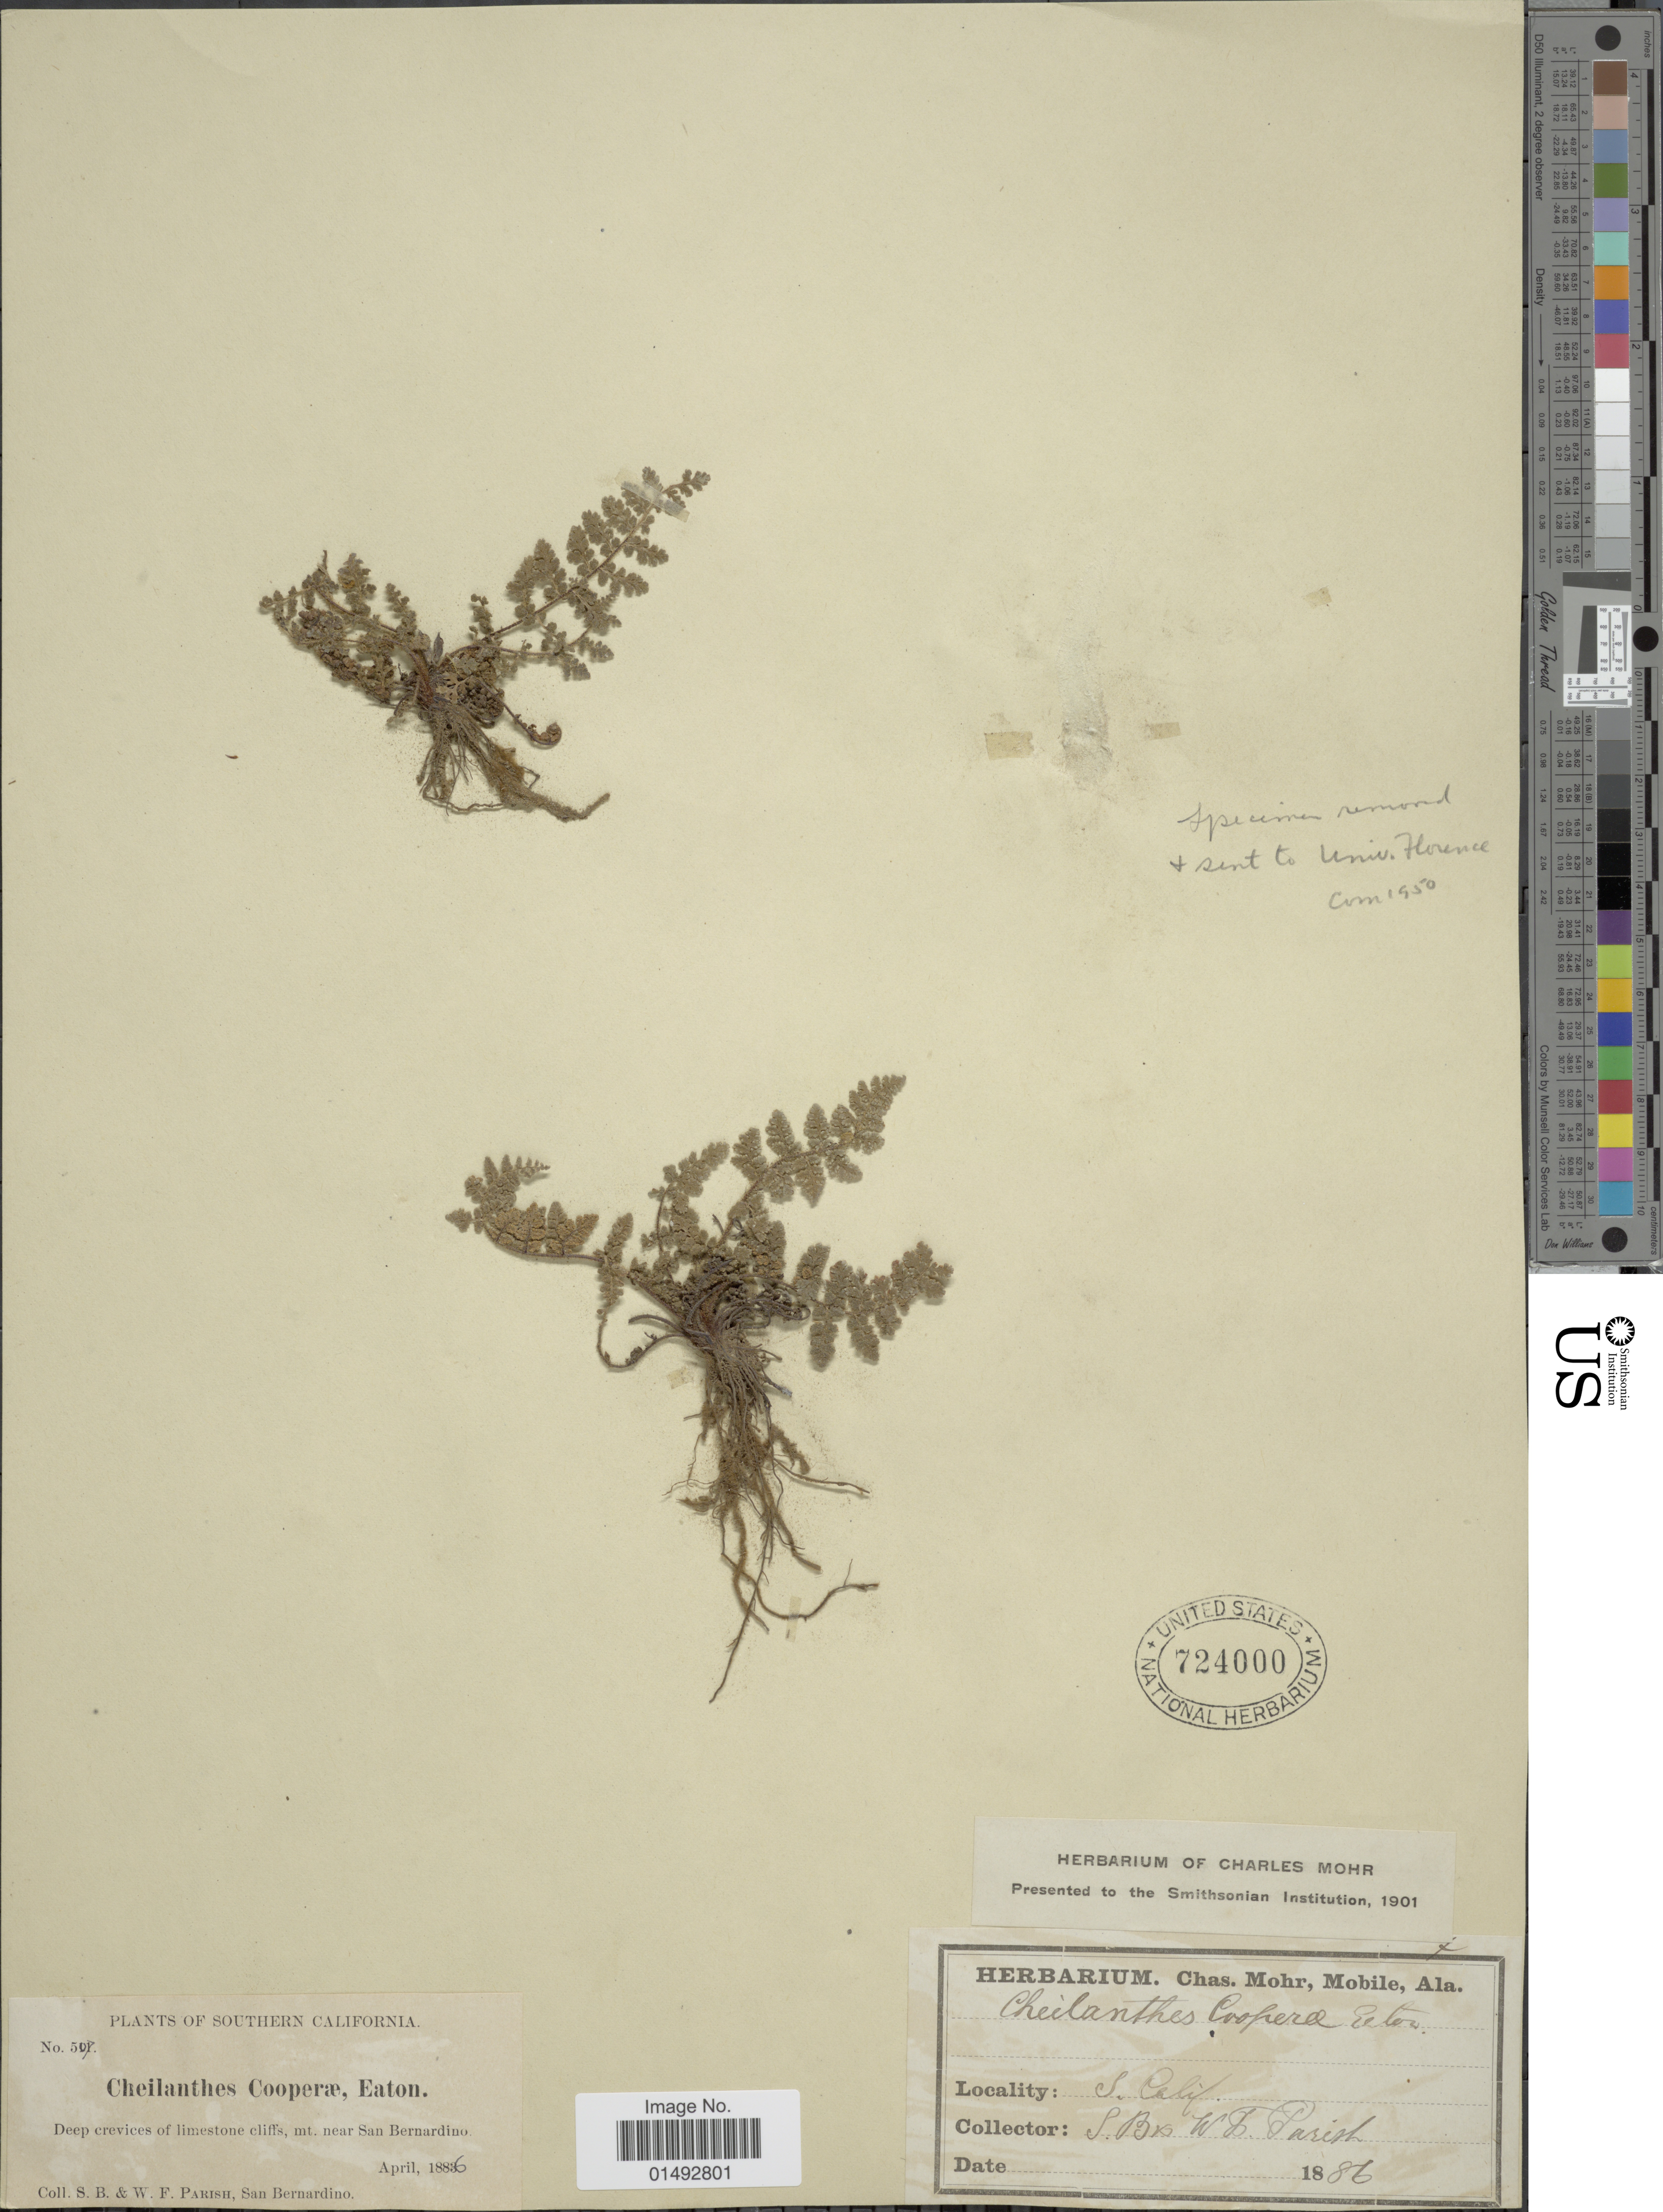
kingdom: Plantae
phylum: Tracheophyta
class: Polypodiopsida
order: Polypodiales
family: Pteridaceae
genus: Myriopteris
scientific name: Myriopteris cooperae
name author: (D.C. Eaton) Grusz & Windham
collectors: S. B. Parish & W. F. Parish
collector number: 507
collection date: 1886-04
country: United States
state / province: California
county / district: San Bernardino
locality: Southern California, Deep crevices of limestone cliffs, mt. near San Bernardino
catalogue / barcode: US 724000